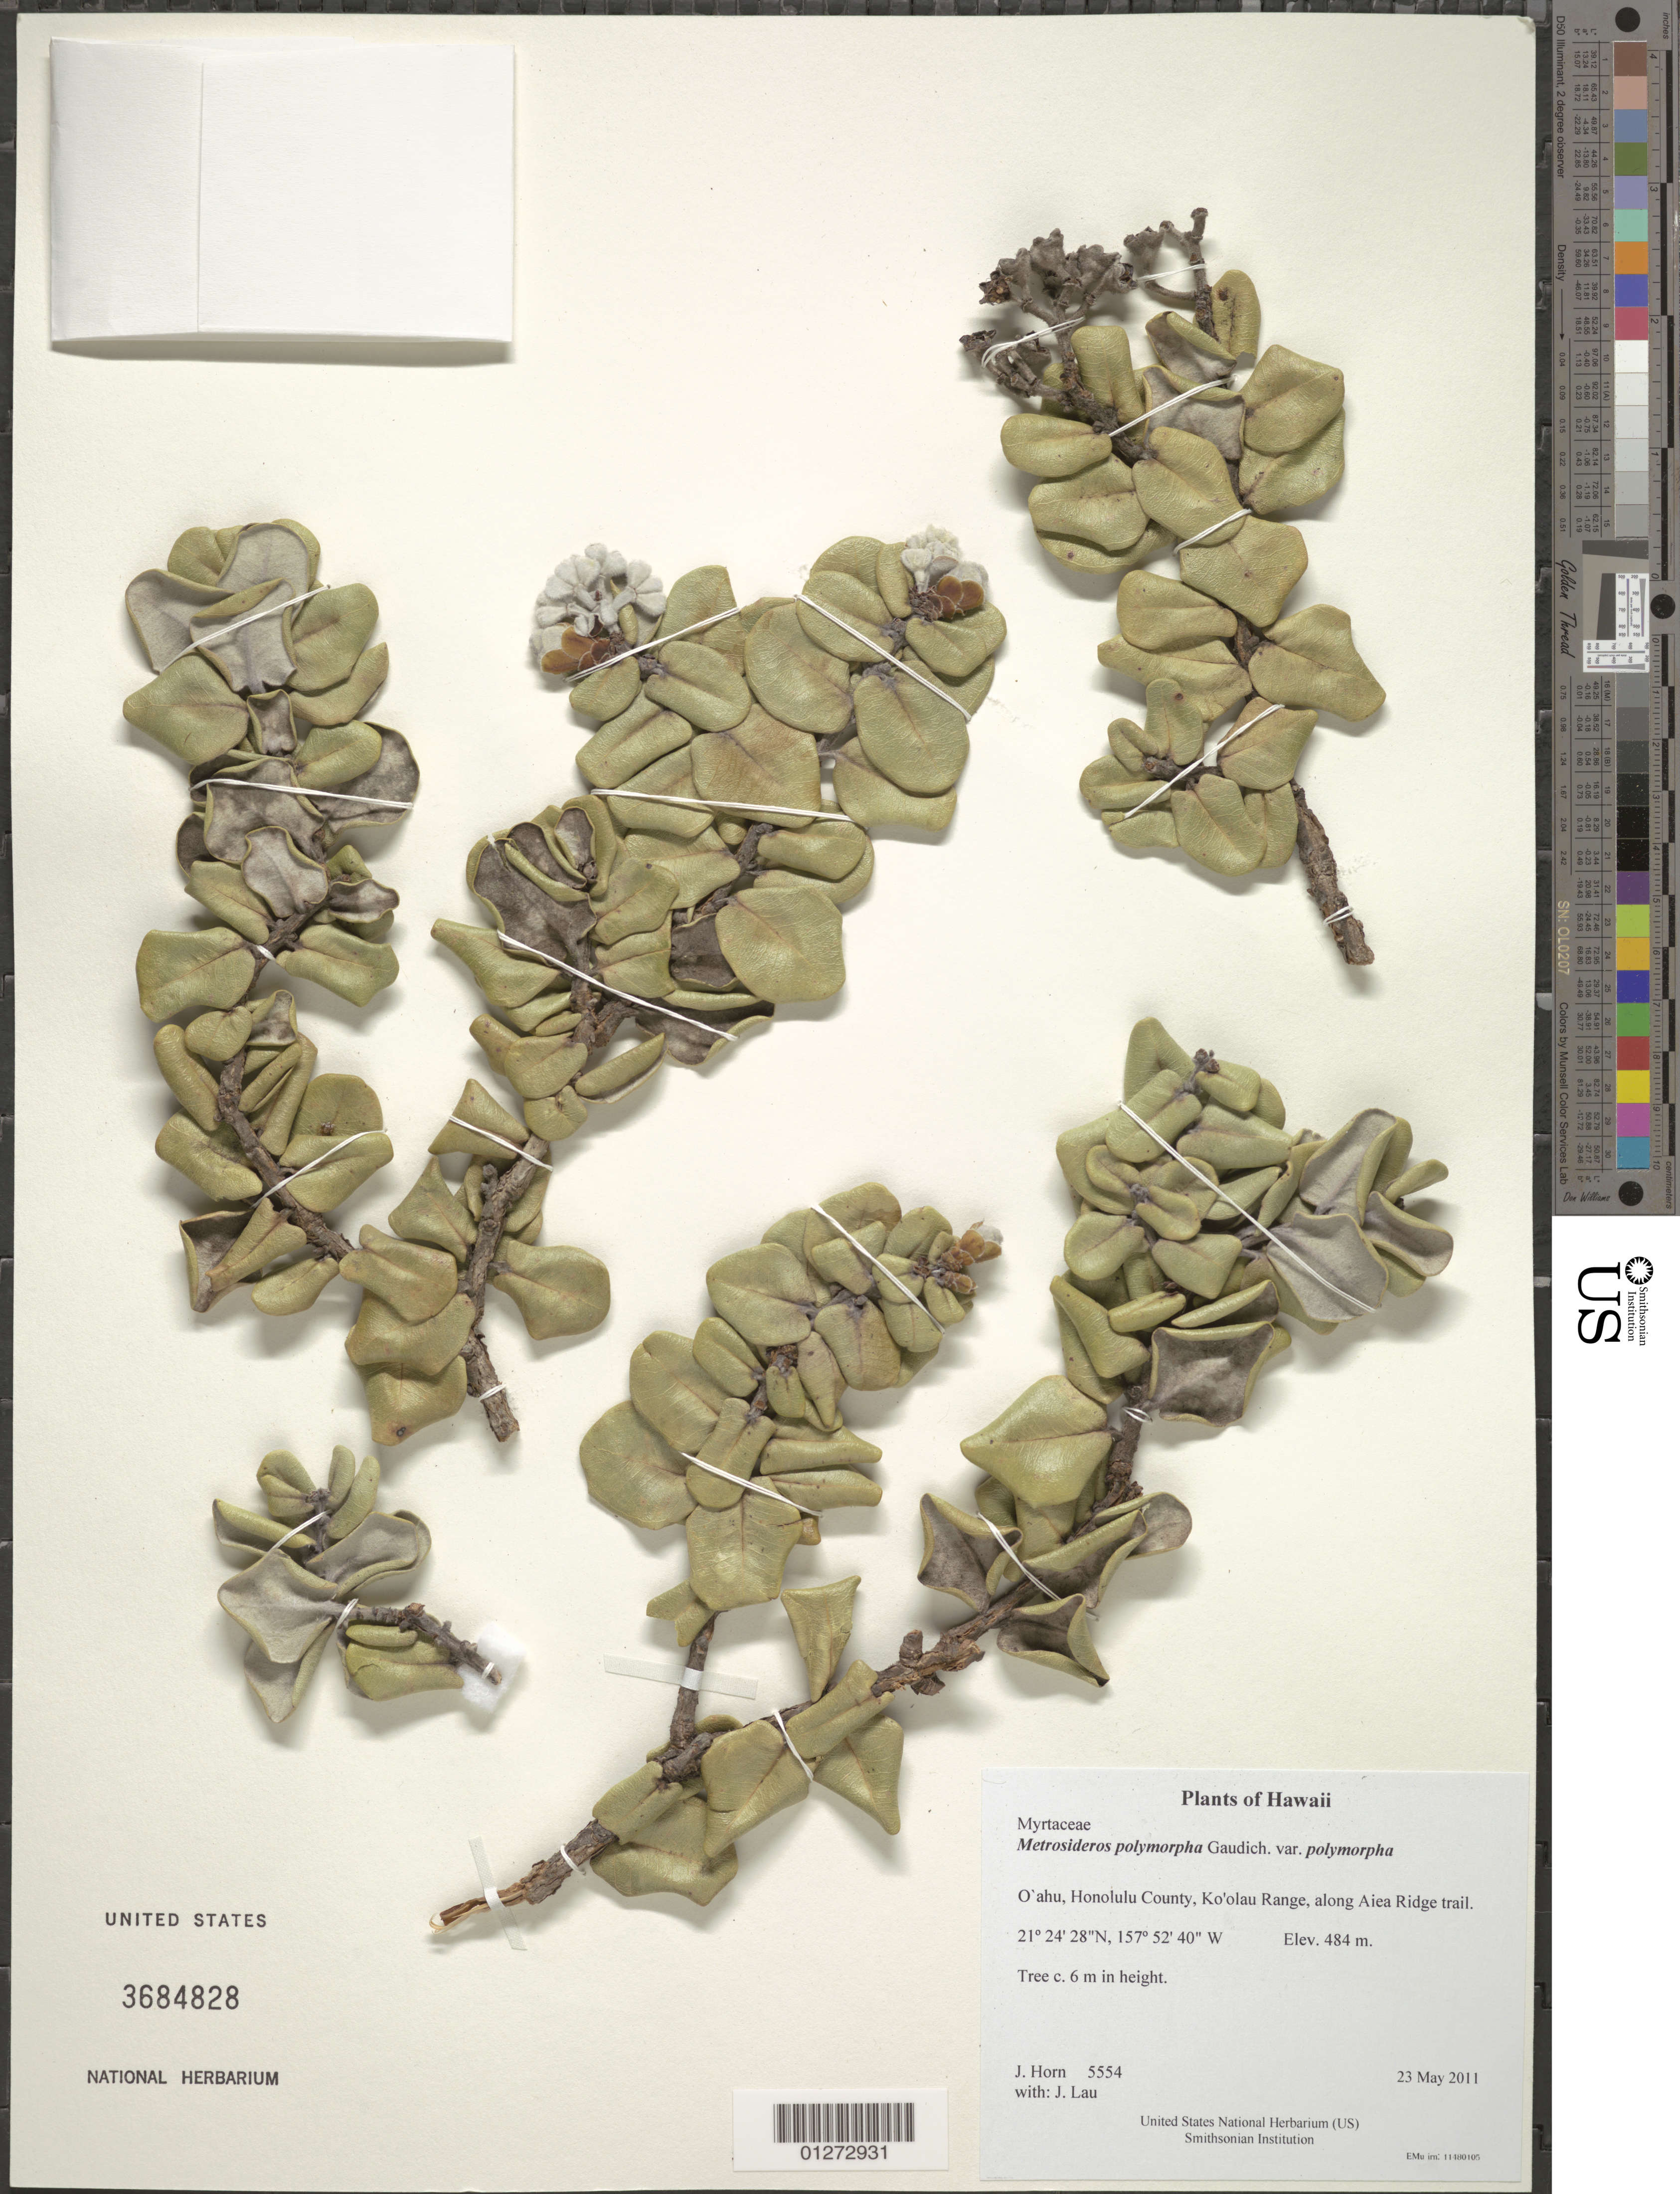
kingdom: Plantae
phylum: Tracheophyta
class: Magnoliopsida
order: Myrtales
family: Myrtaceae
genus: Metrosideros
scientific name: Metrosideros polymorpha var. polymorpha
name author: Gaudich.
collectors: J. Horn & J. Lau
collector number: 5554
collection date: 2011-05-23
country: United States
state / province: Hawaii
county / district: Honolulu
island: Oahu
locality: Ko'olau Range, along Aiea Ridge trail.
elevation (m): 484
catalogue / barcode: US 3684828